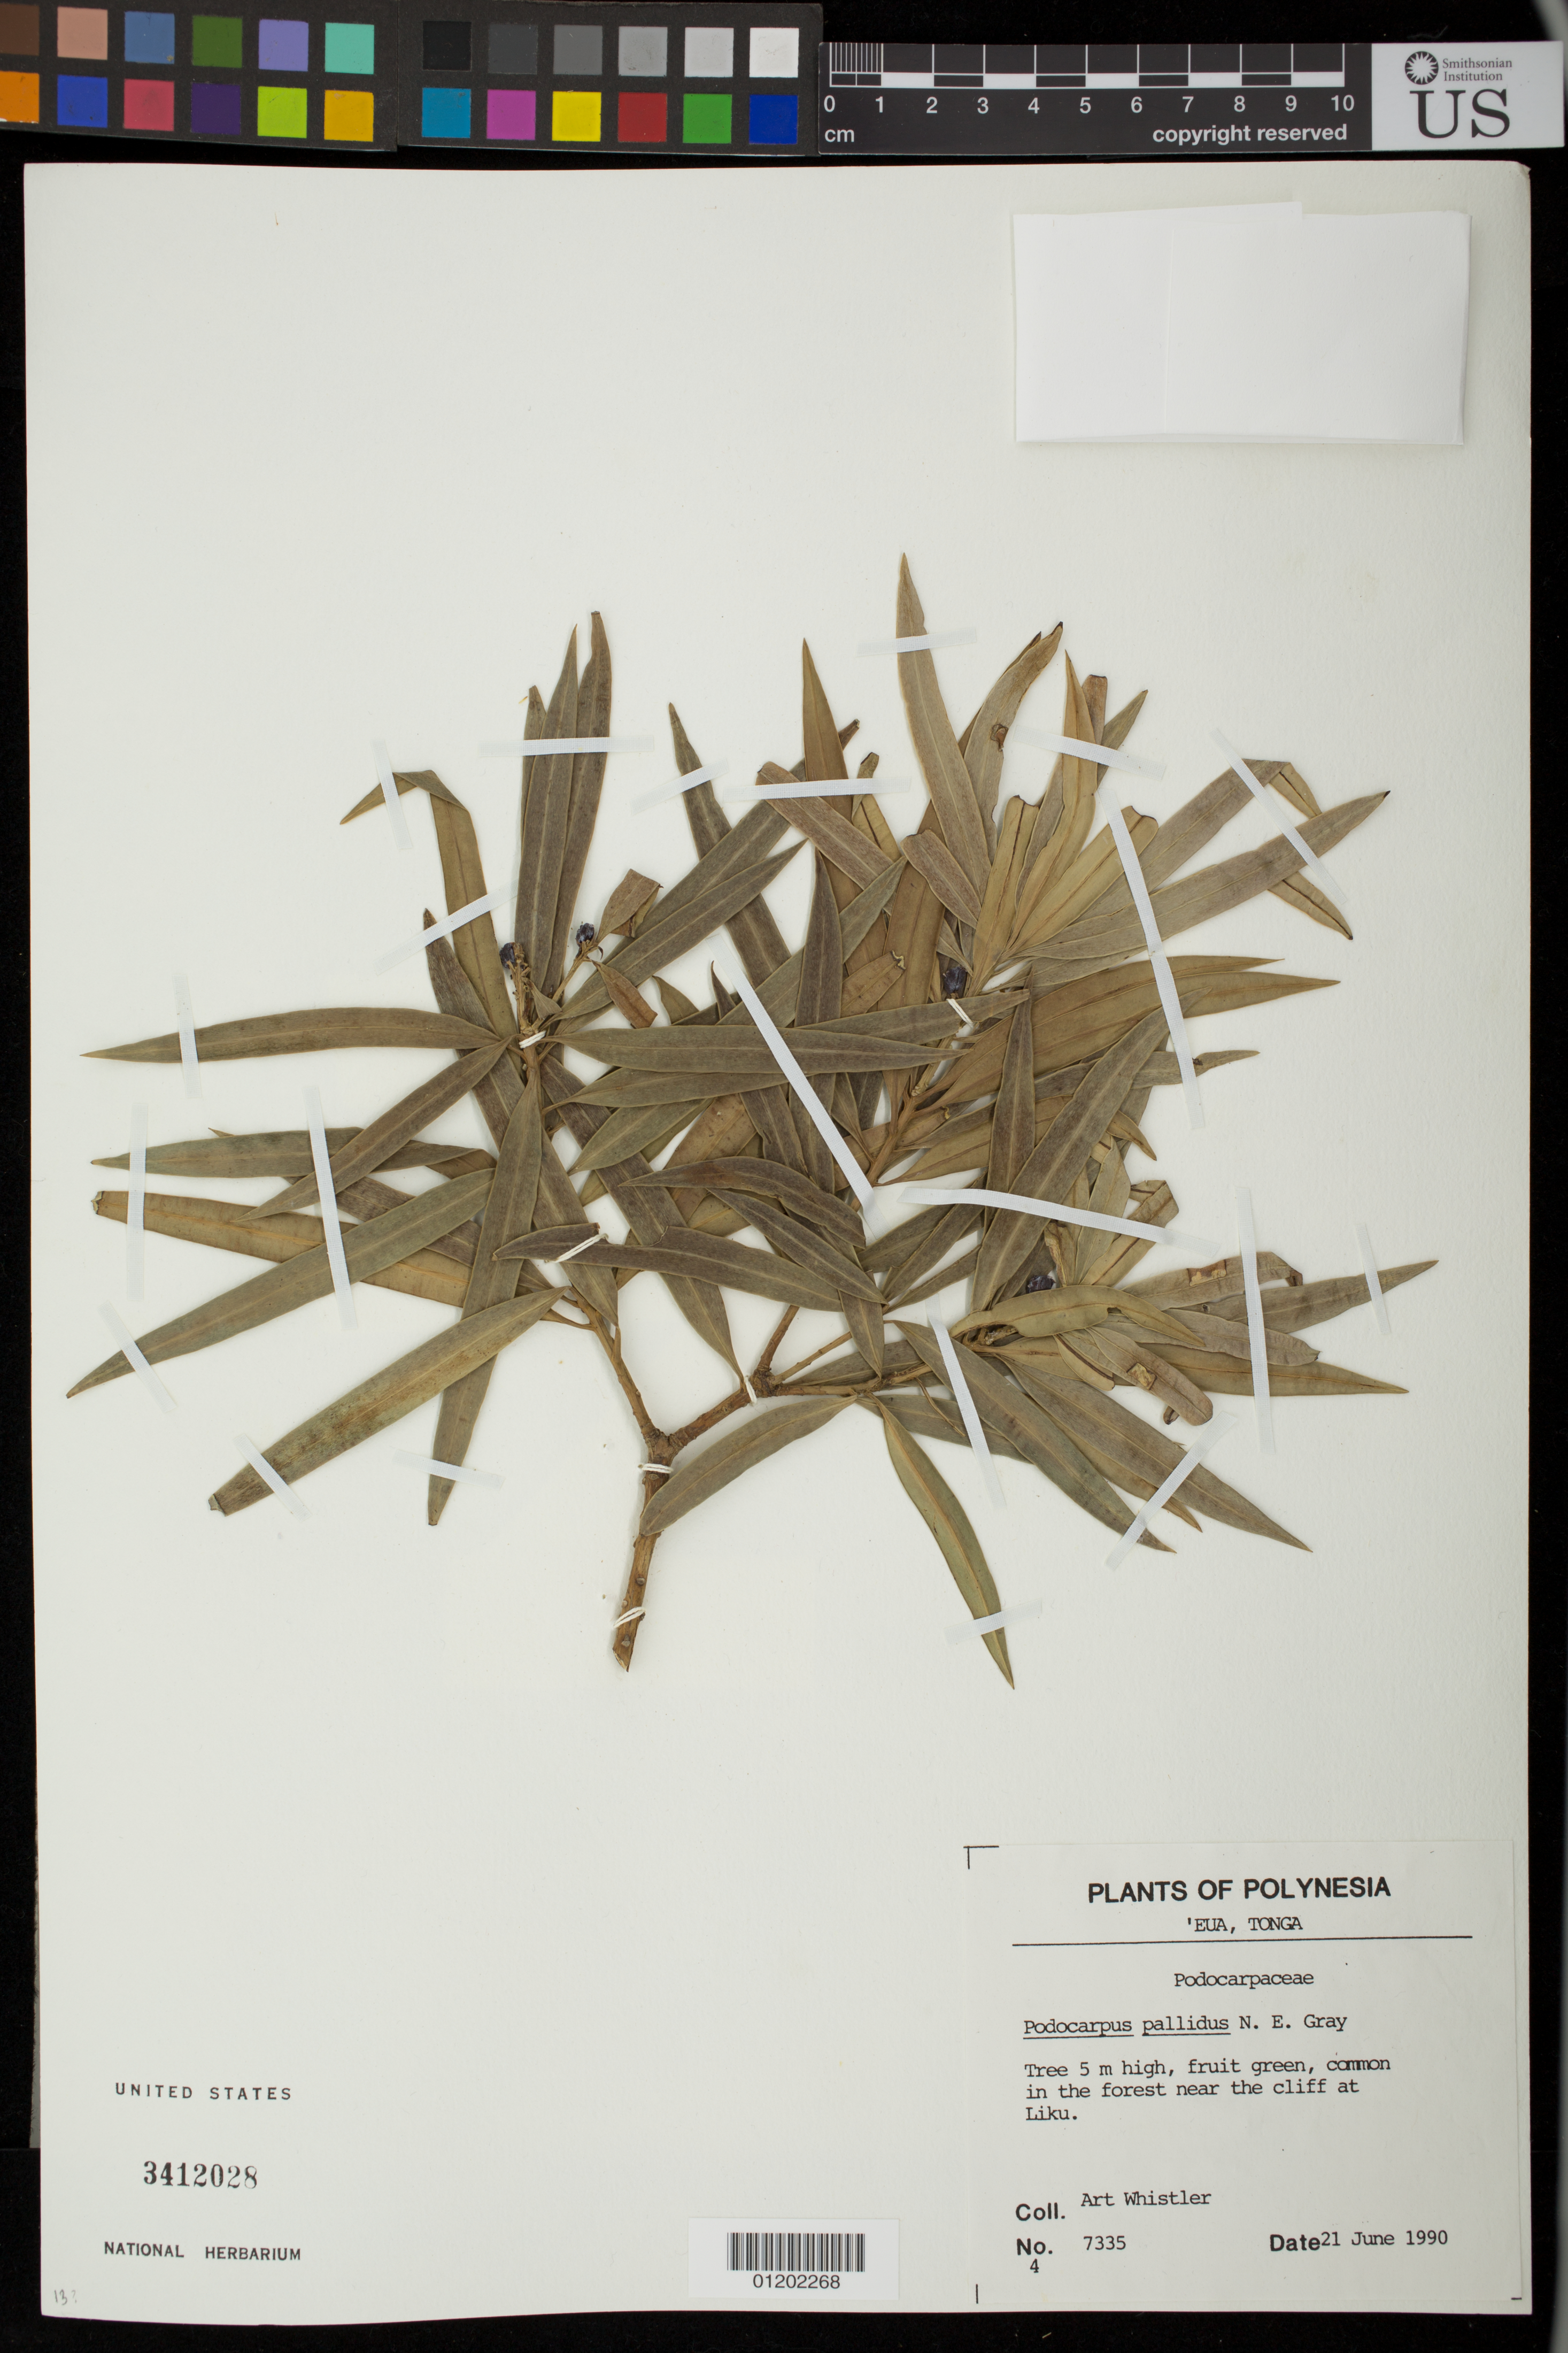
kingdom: Plantae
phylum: Tracheophyta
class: Pinopsida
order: Pinales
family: Podocarpaceae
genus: Podocarpus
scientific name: Podocarpus pallidus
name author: N.E. Gray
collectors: A. Whistler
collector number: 7335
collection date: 1990-06-21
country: Tonga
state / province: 'Eua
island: Eua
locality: Near the cliff at Liku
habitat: common in the forest.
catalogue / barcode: US 3412028